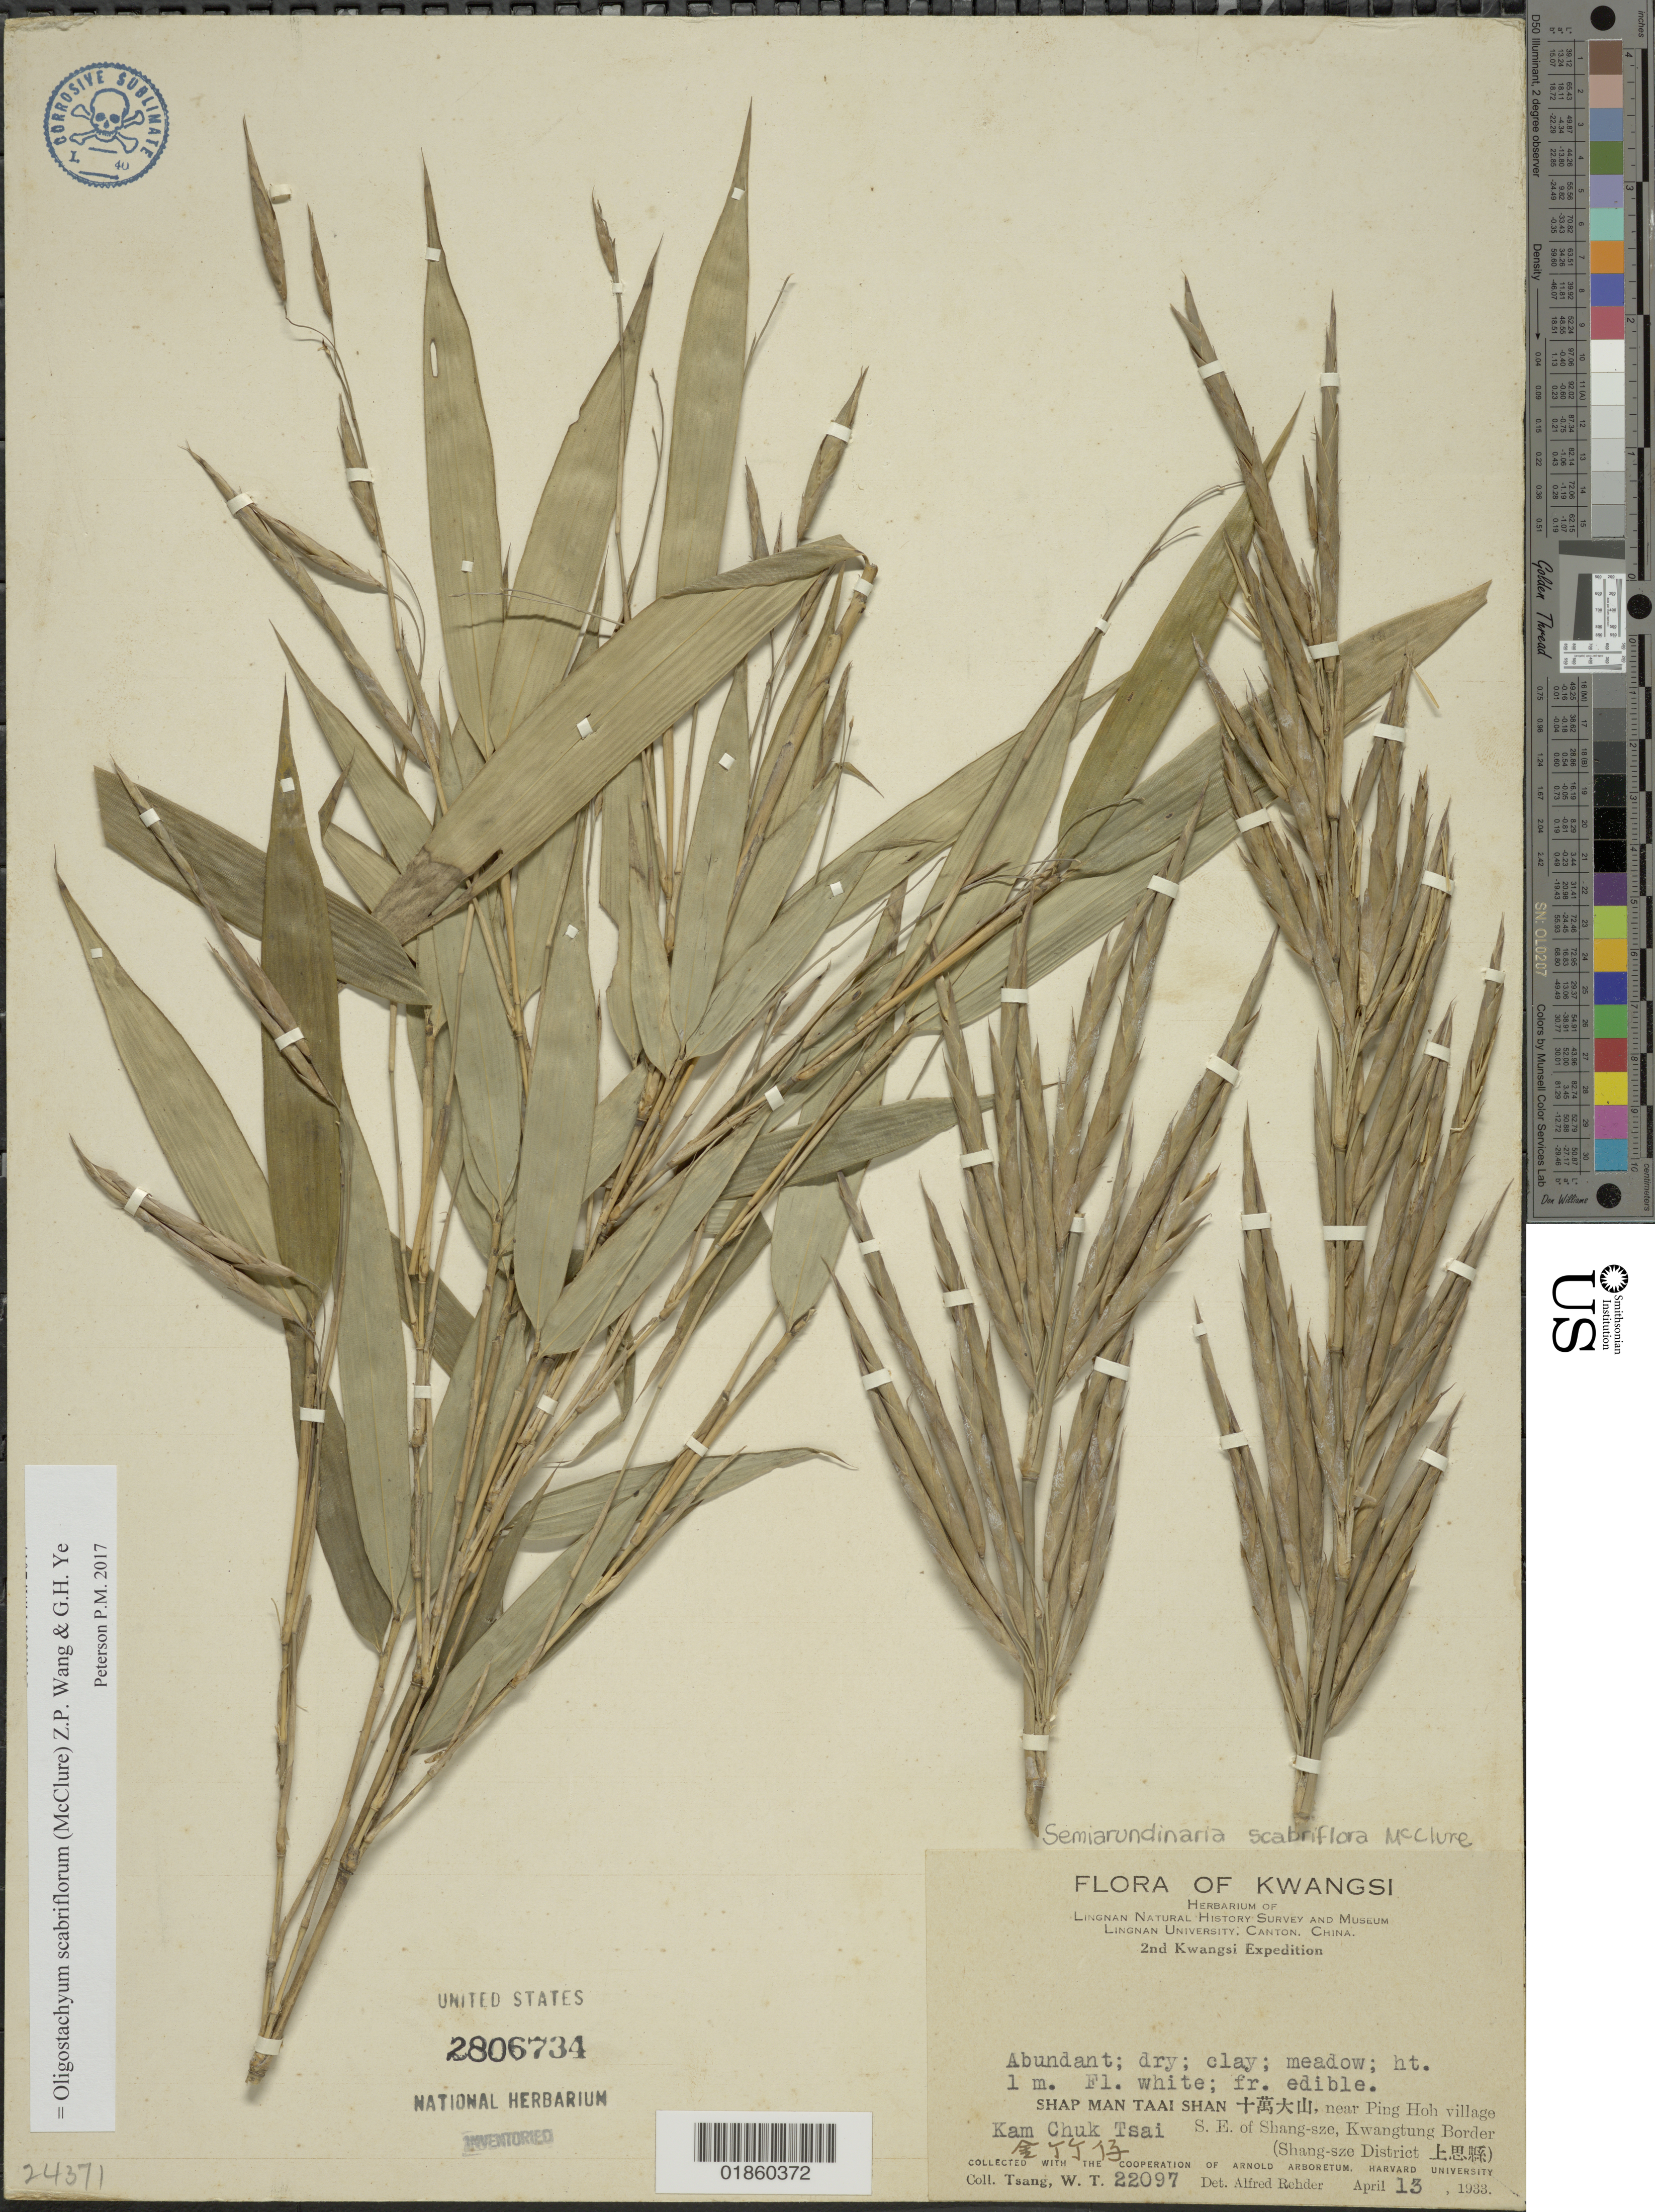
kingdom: Plantae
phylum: Tracheophyta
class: Liliopsida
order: Poales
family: Poaceae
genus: Oligostachyum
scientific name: Oligostachyum scabriflorum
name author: (McClure) Z.P. Wang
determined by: Poaceae Reorganization Project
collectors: W. T. Tsang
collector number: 22097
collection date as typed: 13 Apr 1933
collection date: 1933-04-13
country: China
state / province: Jiangxi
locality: Shap man taai shan, ping hoh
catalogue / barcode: US 2806734